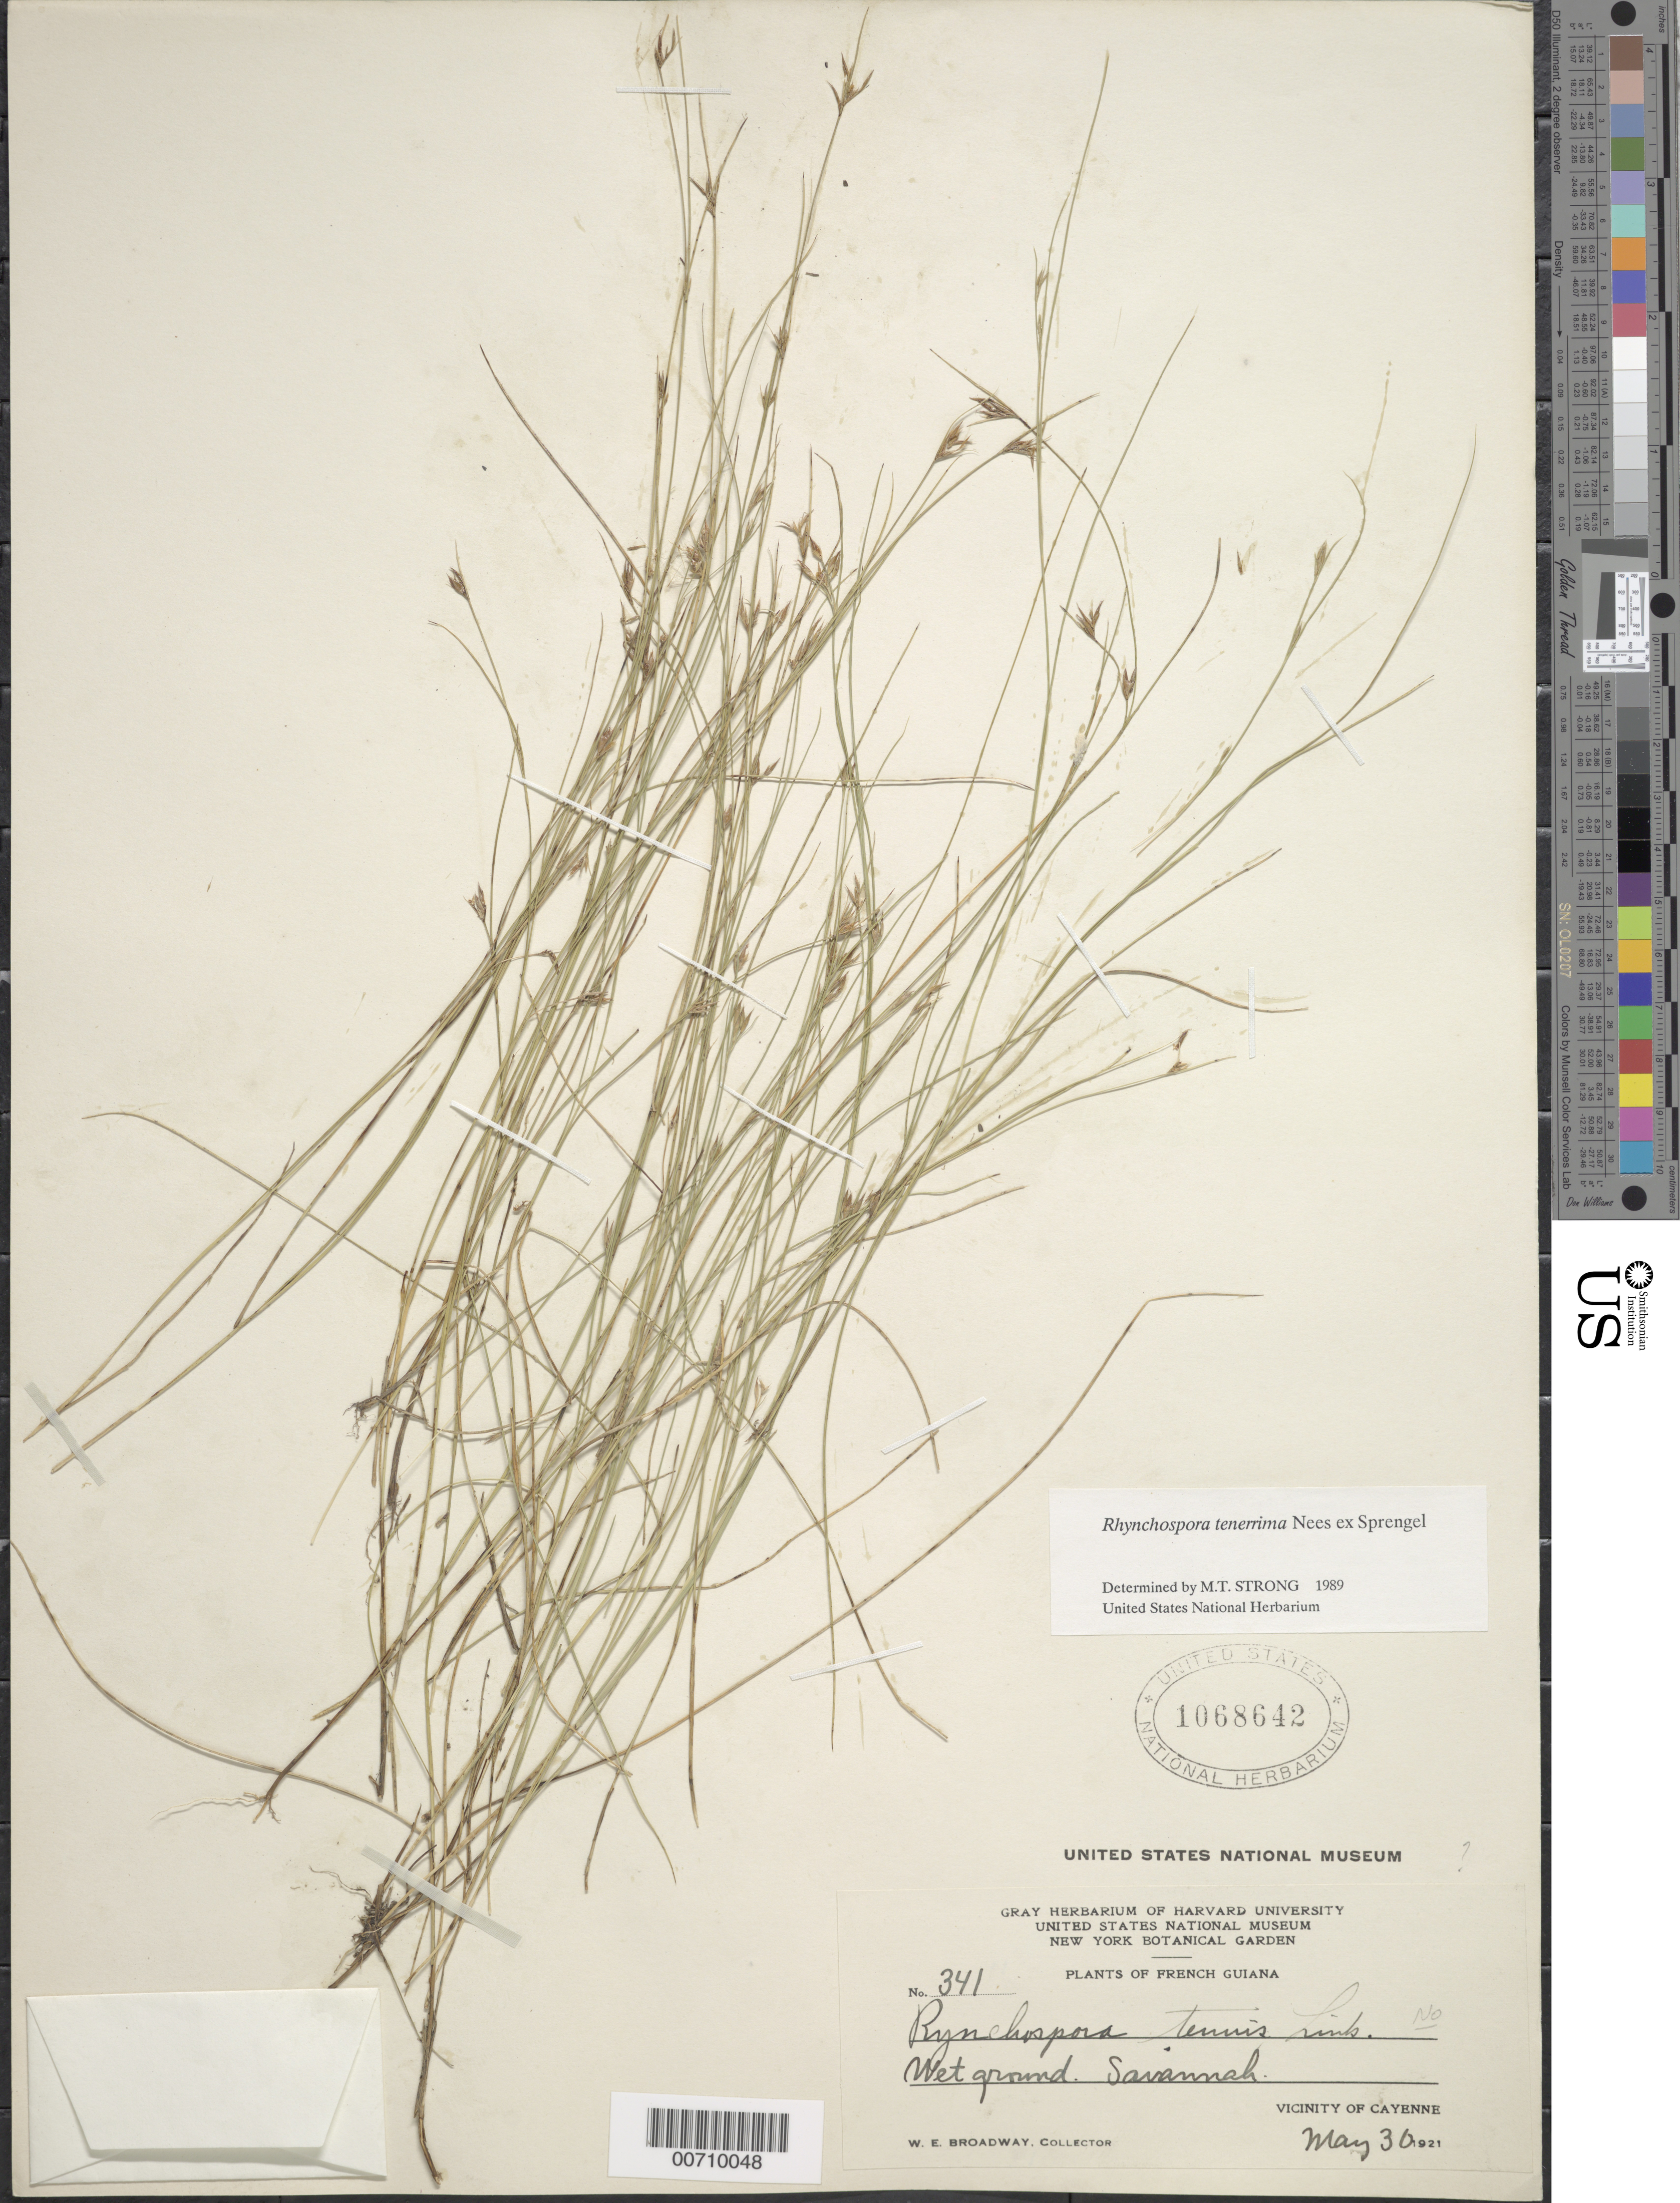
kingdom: Plantae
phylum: Tracheophyta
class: Liliopsida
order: Poales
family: Cyperaceae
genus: Rhynchospora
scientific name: Rhynchospora tenerrima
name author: Nees ex Spreng.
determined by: Strong, M. T., (US), Smithsonian Institution - National Museum of Natural History (UNITED STATES)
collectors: W. E. Broadway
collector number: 341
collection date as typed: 30-May-21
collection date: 1921-05-30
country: French Guiana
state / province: Cayenne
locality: Cayenne, vic.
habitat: Savanna, wet ground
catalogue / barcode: US 1068642